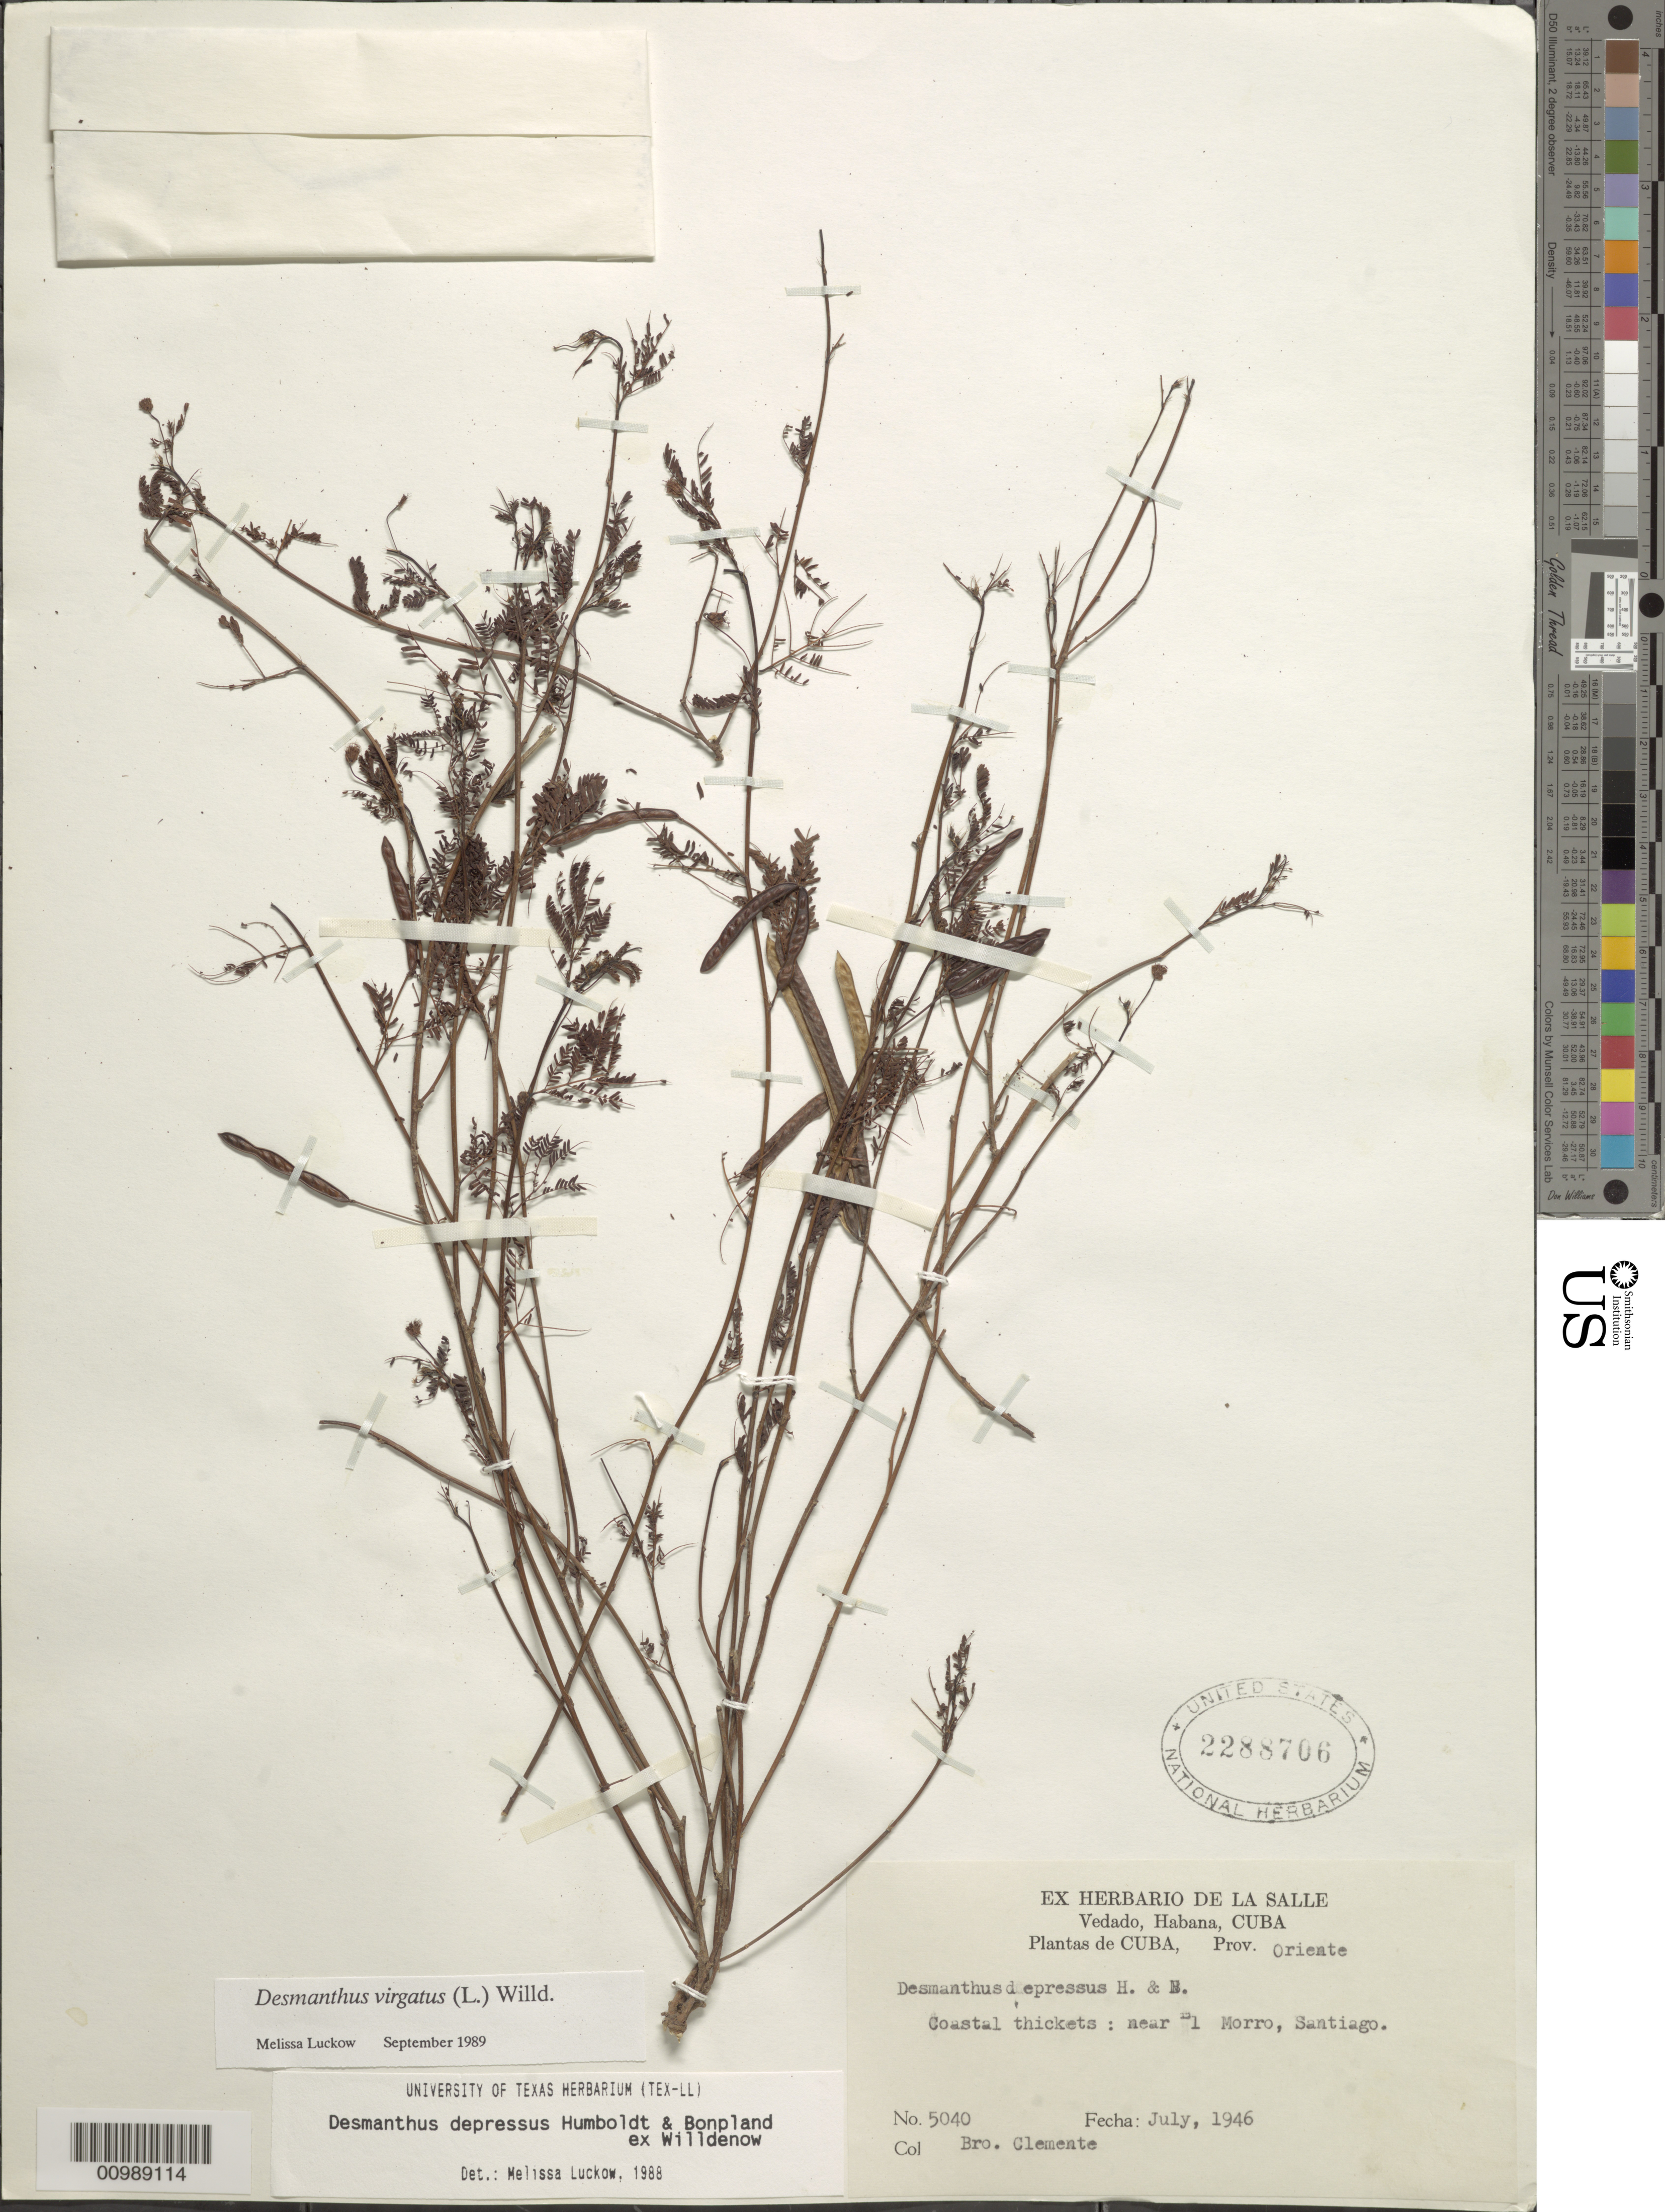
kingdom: Plantae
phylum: Tracheophyta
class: Magnoliopsida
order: Fabales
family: Fabaceae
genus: Desmanthus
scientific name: Desmanthus virgatus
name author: (L.) Willd.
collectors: Bro. Clemente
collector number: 5040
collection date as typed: Jul 1946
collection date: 1946-07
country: Cuba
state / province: Santiago de Cuba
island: Cuba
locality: Near l Morro, Santiago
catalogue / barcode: US 2288706